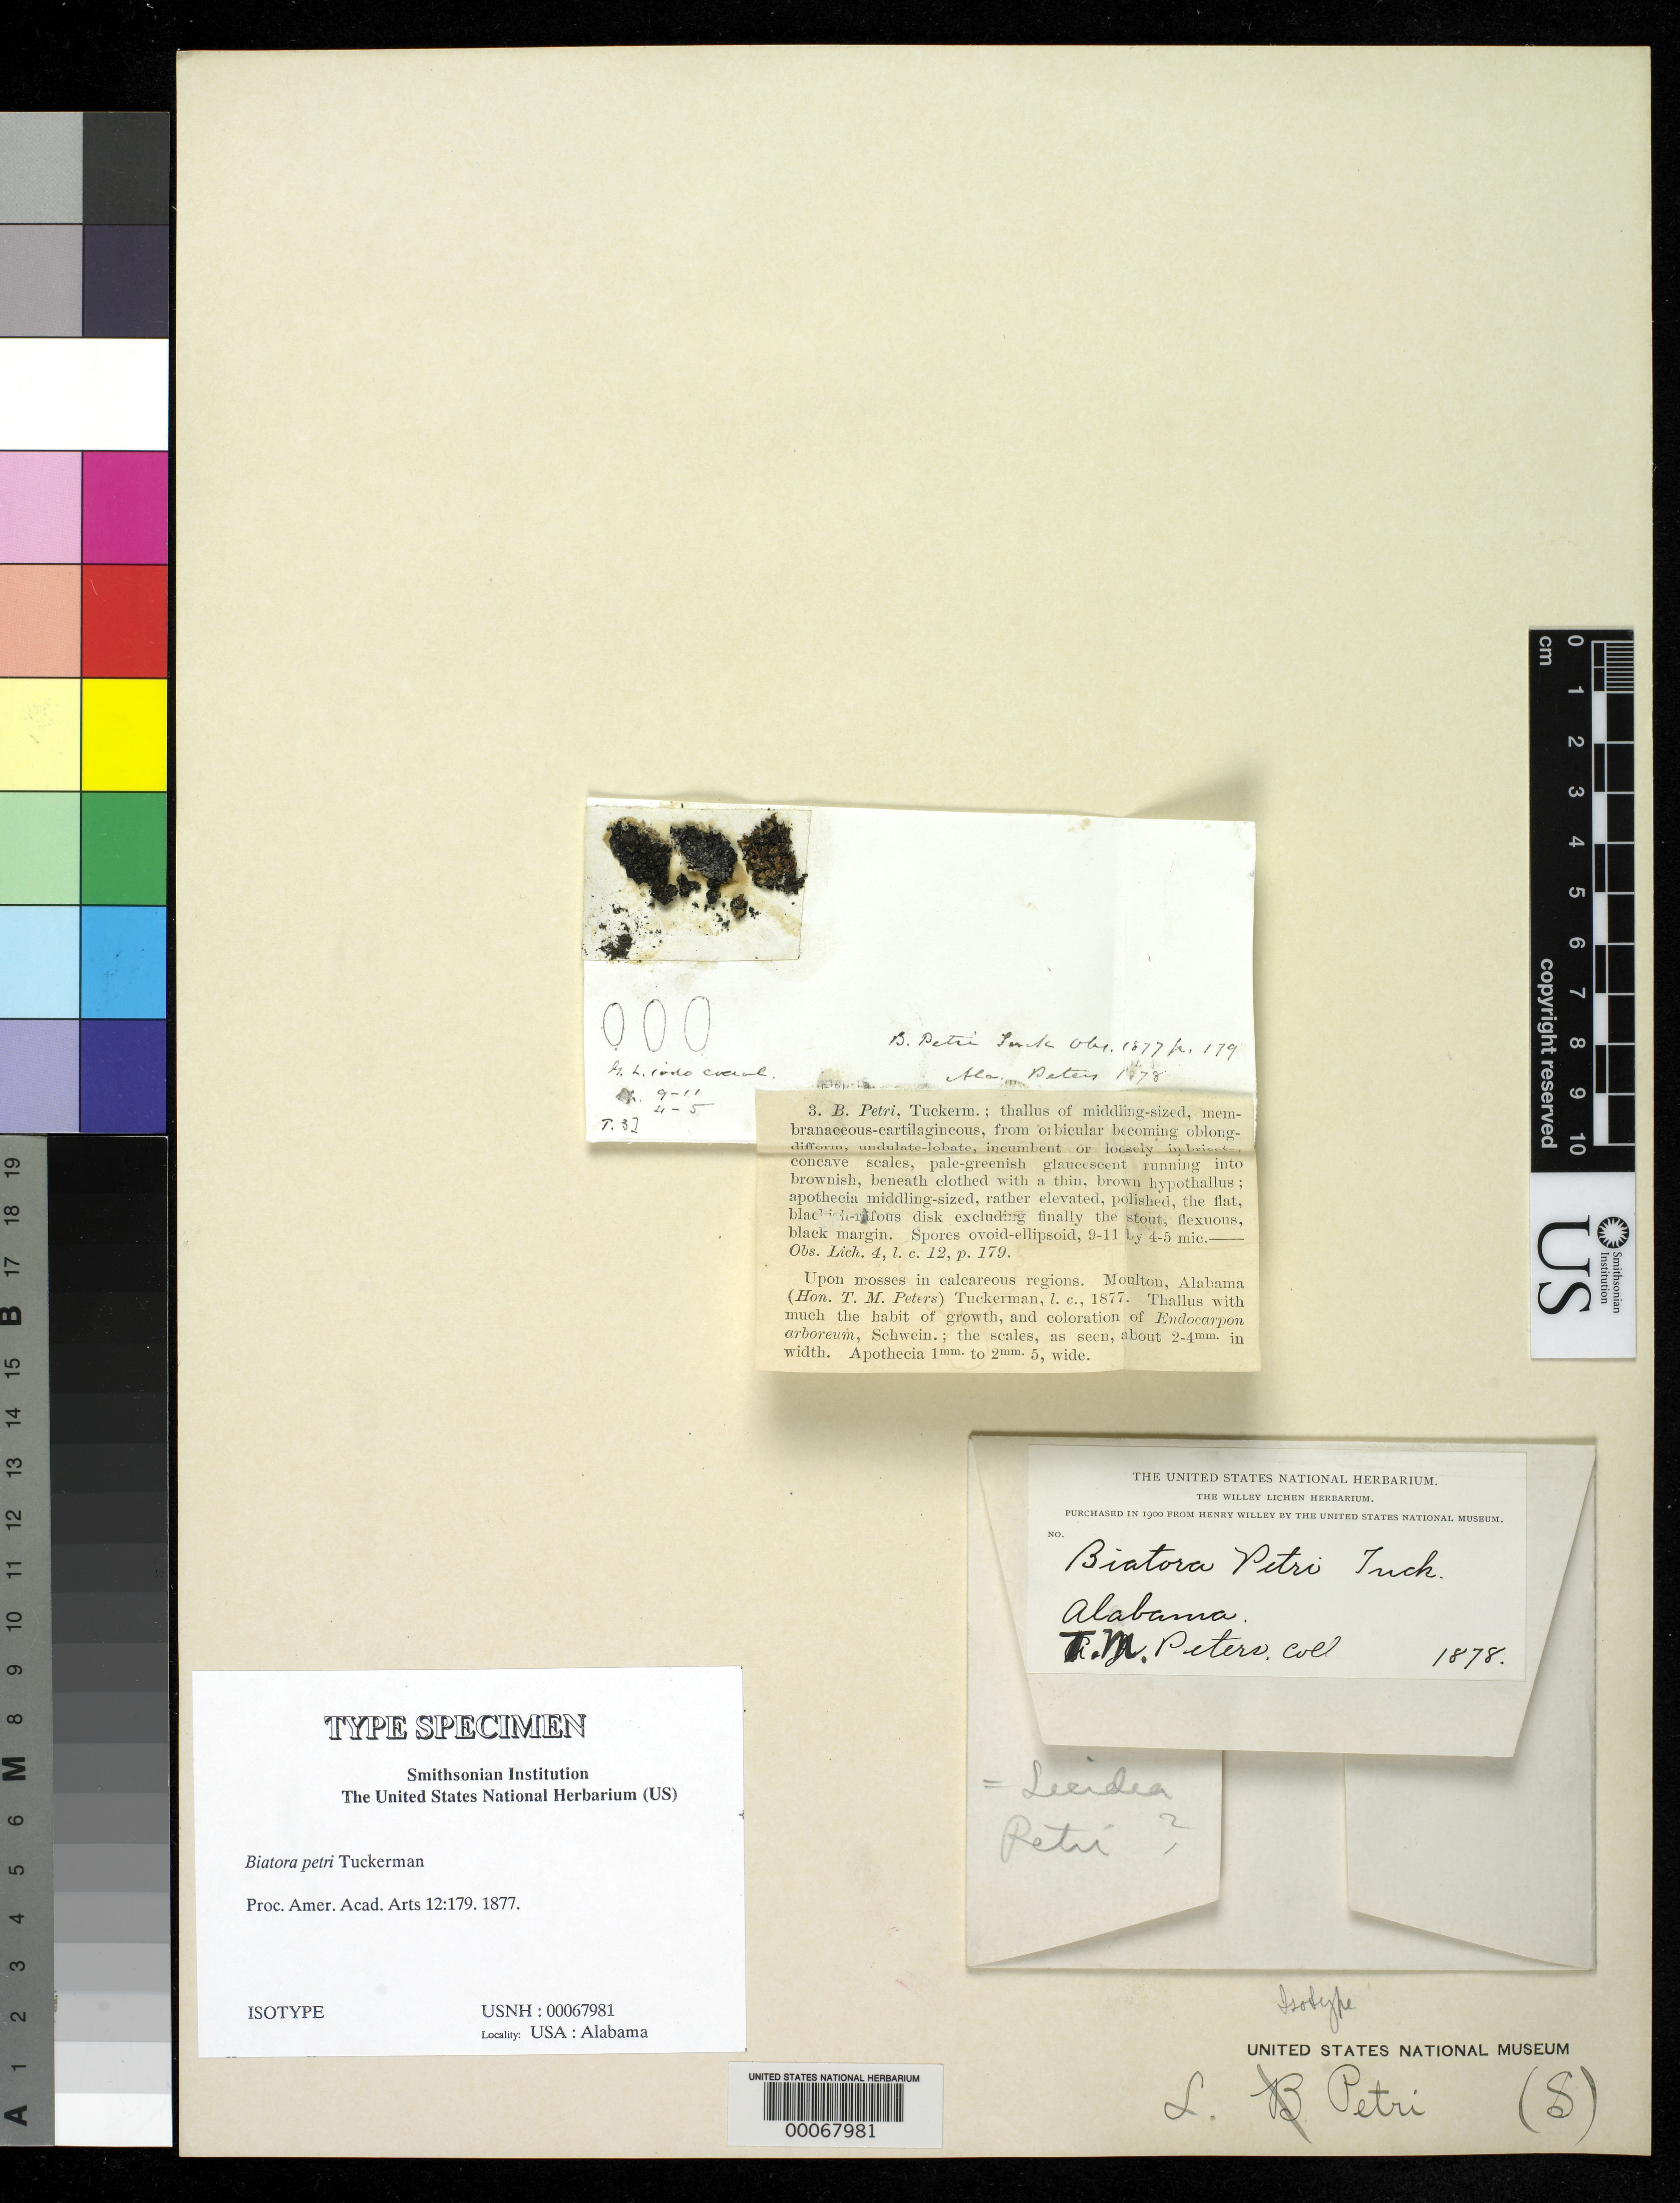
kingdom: Fungi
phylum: Ascomycota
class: Lecanoromycetes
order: Lecanorales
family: Ramalinaceae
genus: Biatora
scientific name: Biatora petri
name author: Tuck.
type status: Isotype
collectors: T. Peters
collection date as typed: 1878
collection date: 1878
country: United States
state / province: Alabama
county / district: Lawrence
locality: Moulton.